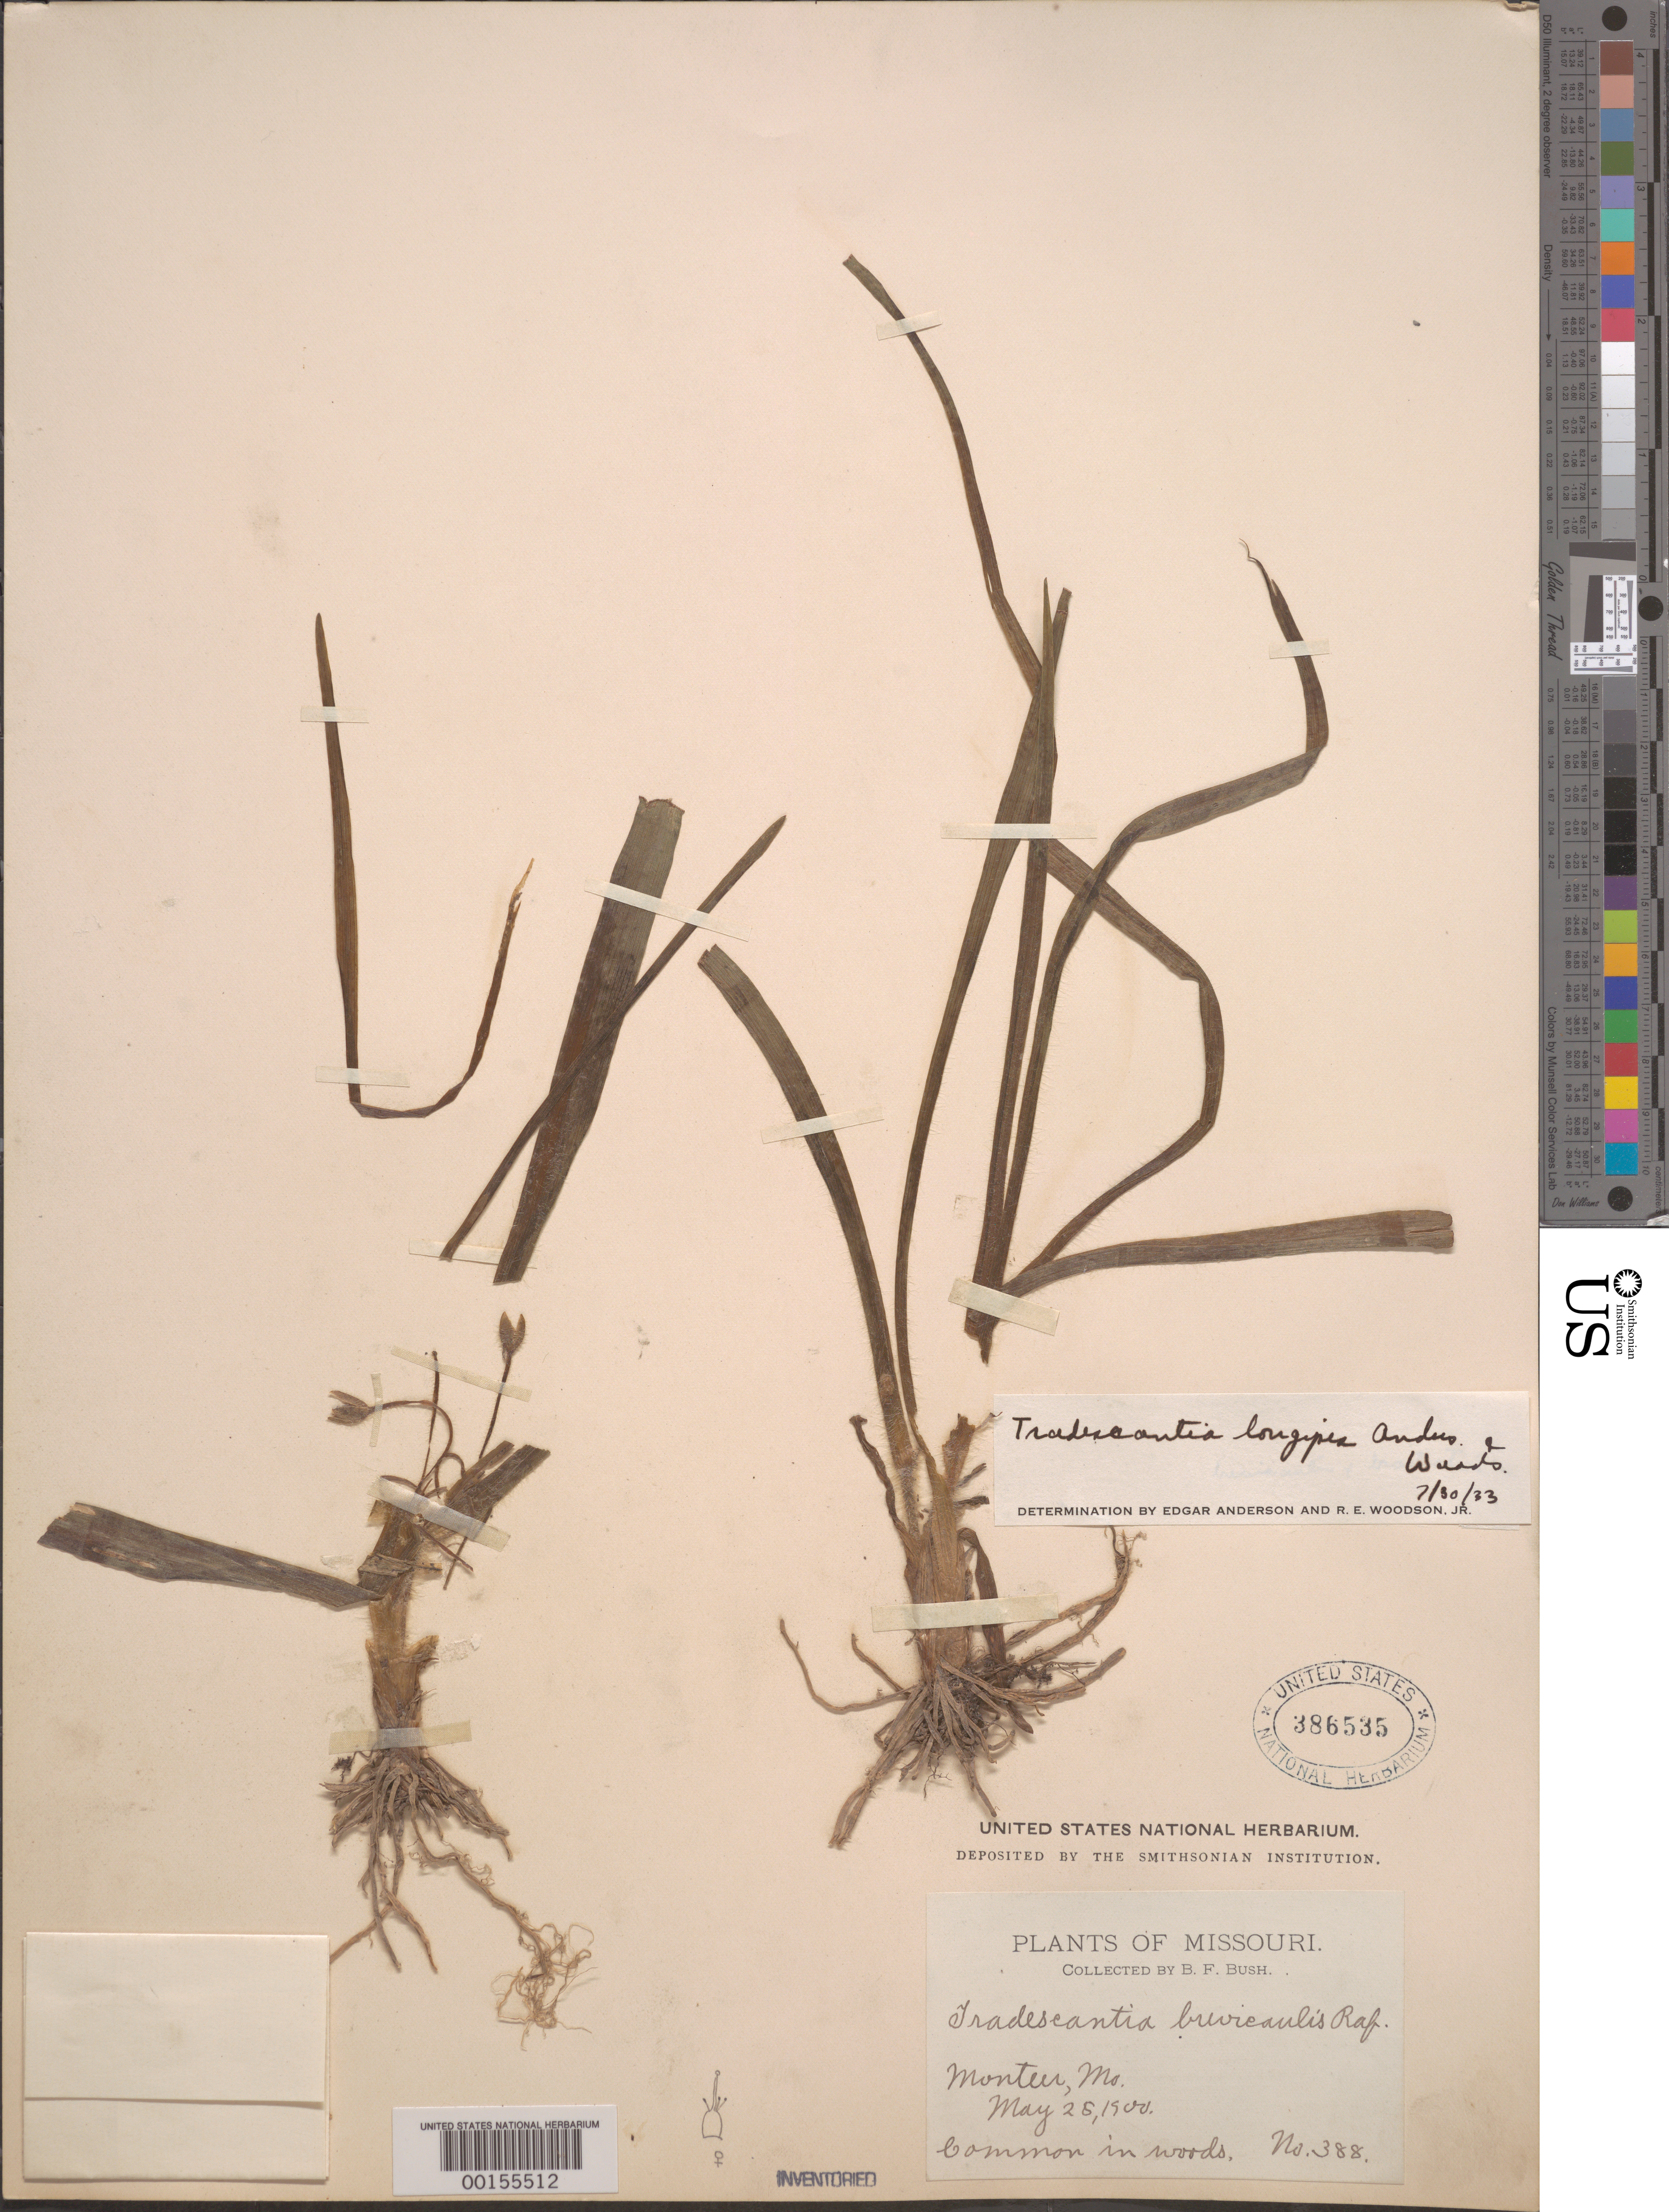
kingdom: Plantae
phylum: Tracheophyta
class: Liliopsida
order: Commelinales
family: Commelinaceae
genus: Tradescantia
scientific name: Tradescantia longipes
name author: E.S. Anderson & Woodson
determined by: Anderson, E. S.; Woodson, R. E.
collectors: B. G. Bush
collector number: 388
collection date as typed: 25 May 1900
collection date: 1900-05-25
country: United States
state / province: Missouri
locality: Monteen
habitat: Woods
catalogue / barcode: US 386535